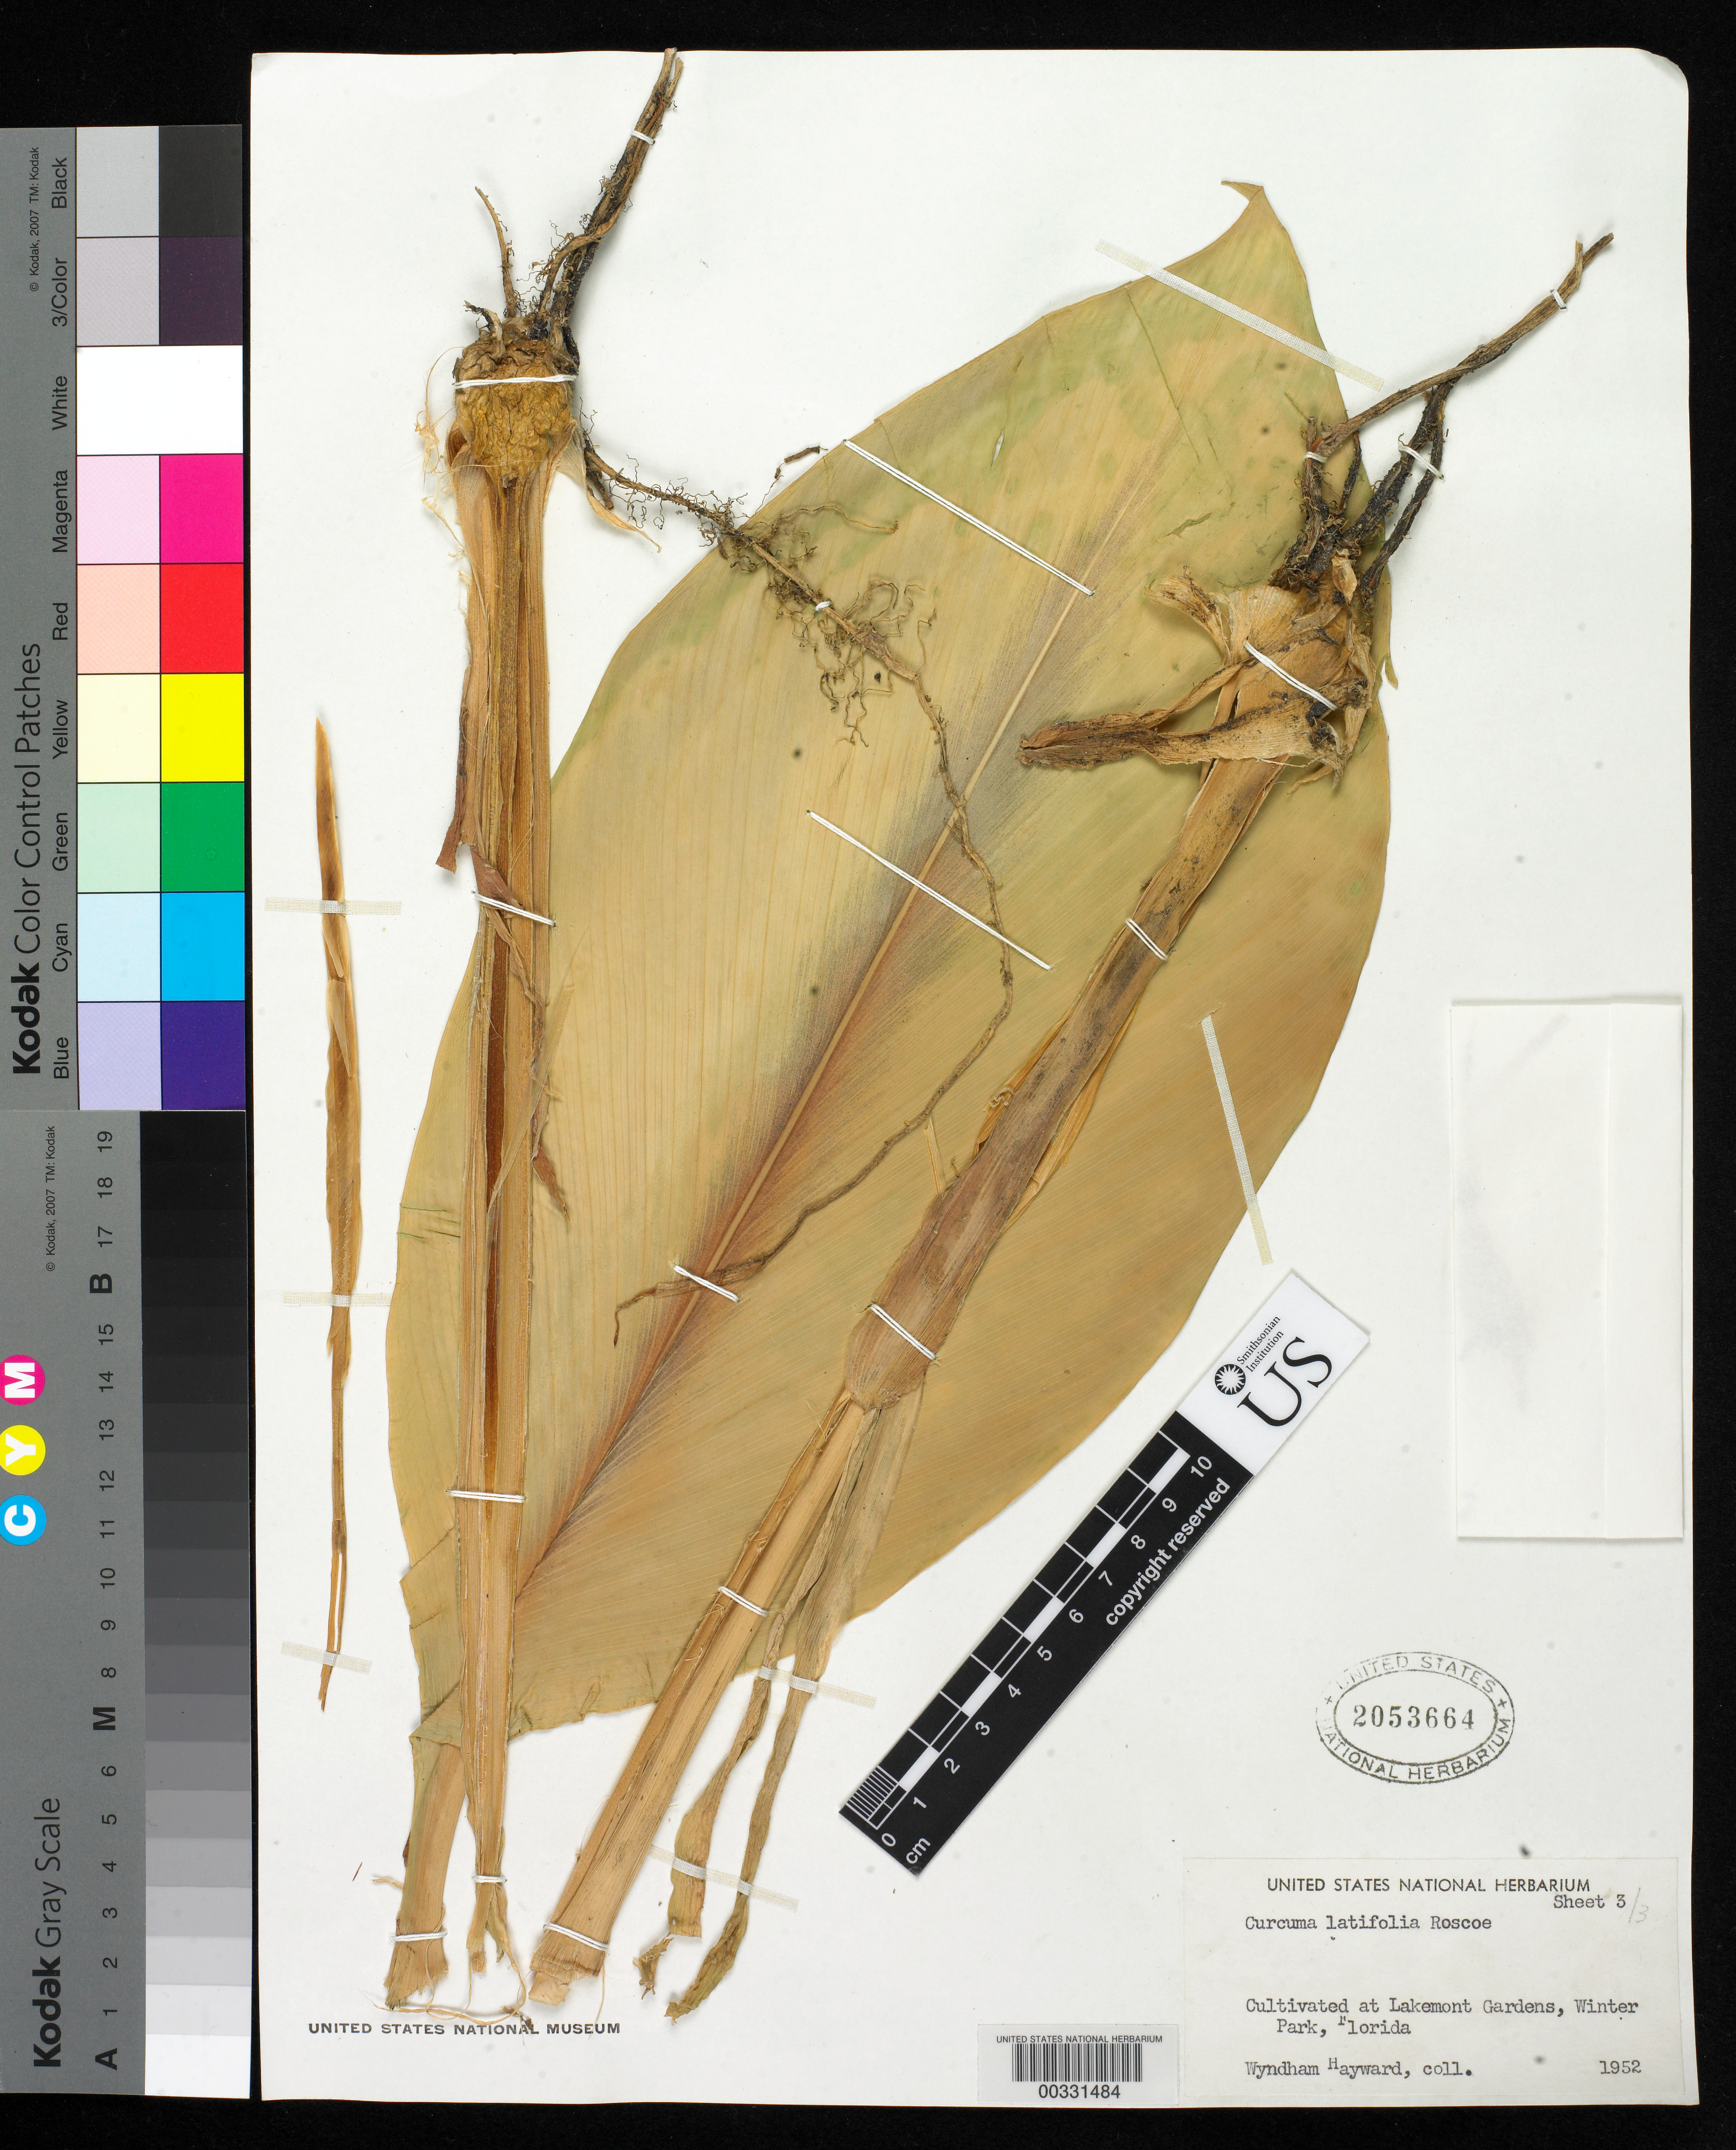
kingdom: Plantae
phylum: Tracheophyta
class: Liliopsida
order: Zingiberales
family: Zingiberaceae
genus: Curcuma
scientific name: Curcuma latifolia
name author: Roscoe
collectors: W. Hayward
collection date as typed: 1952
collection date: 1952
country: India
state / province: Sikkim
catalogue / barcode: US 2053664